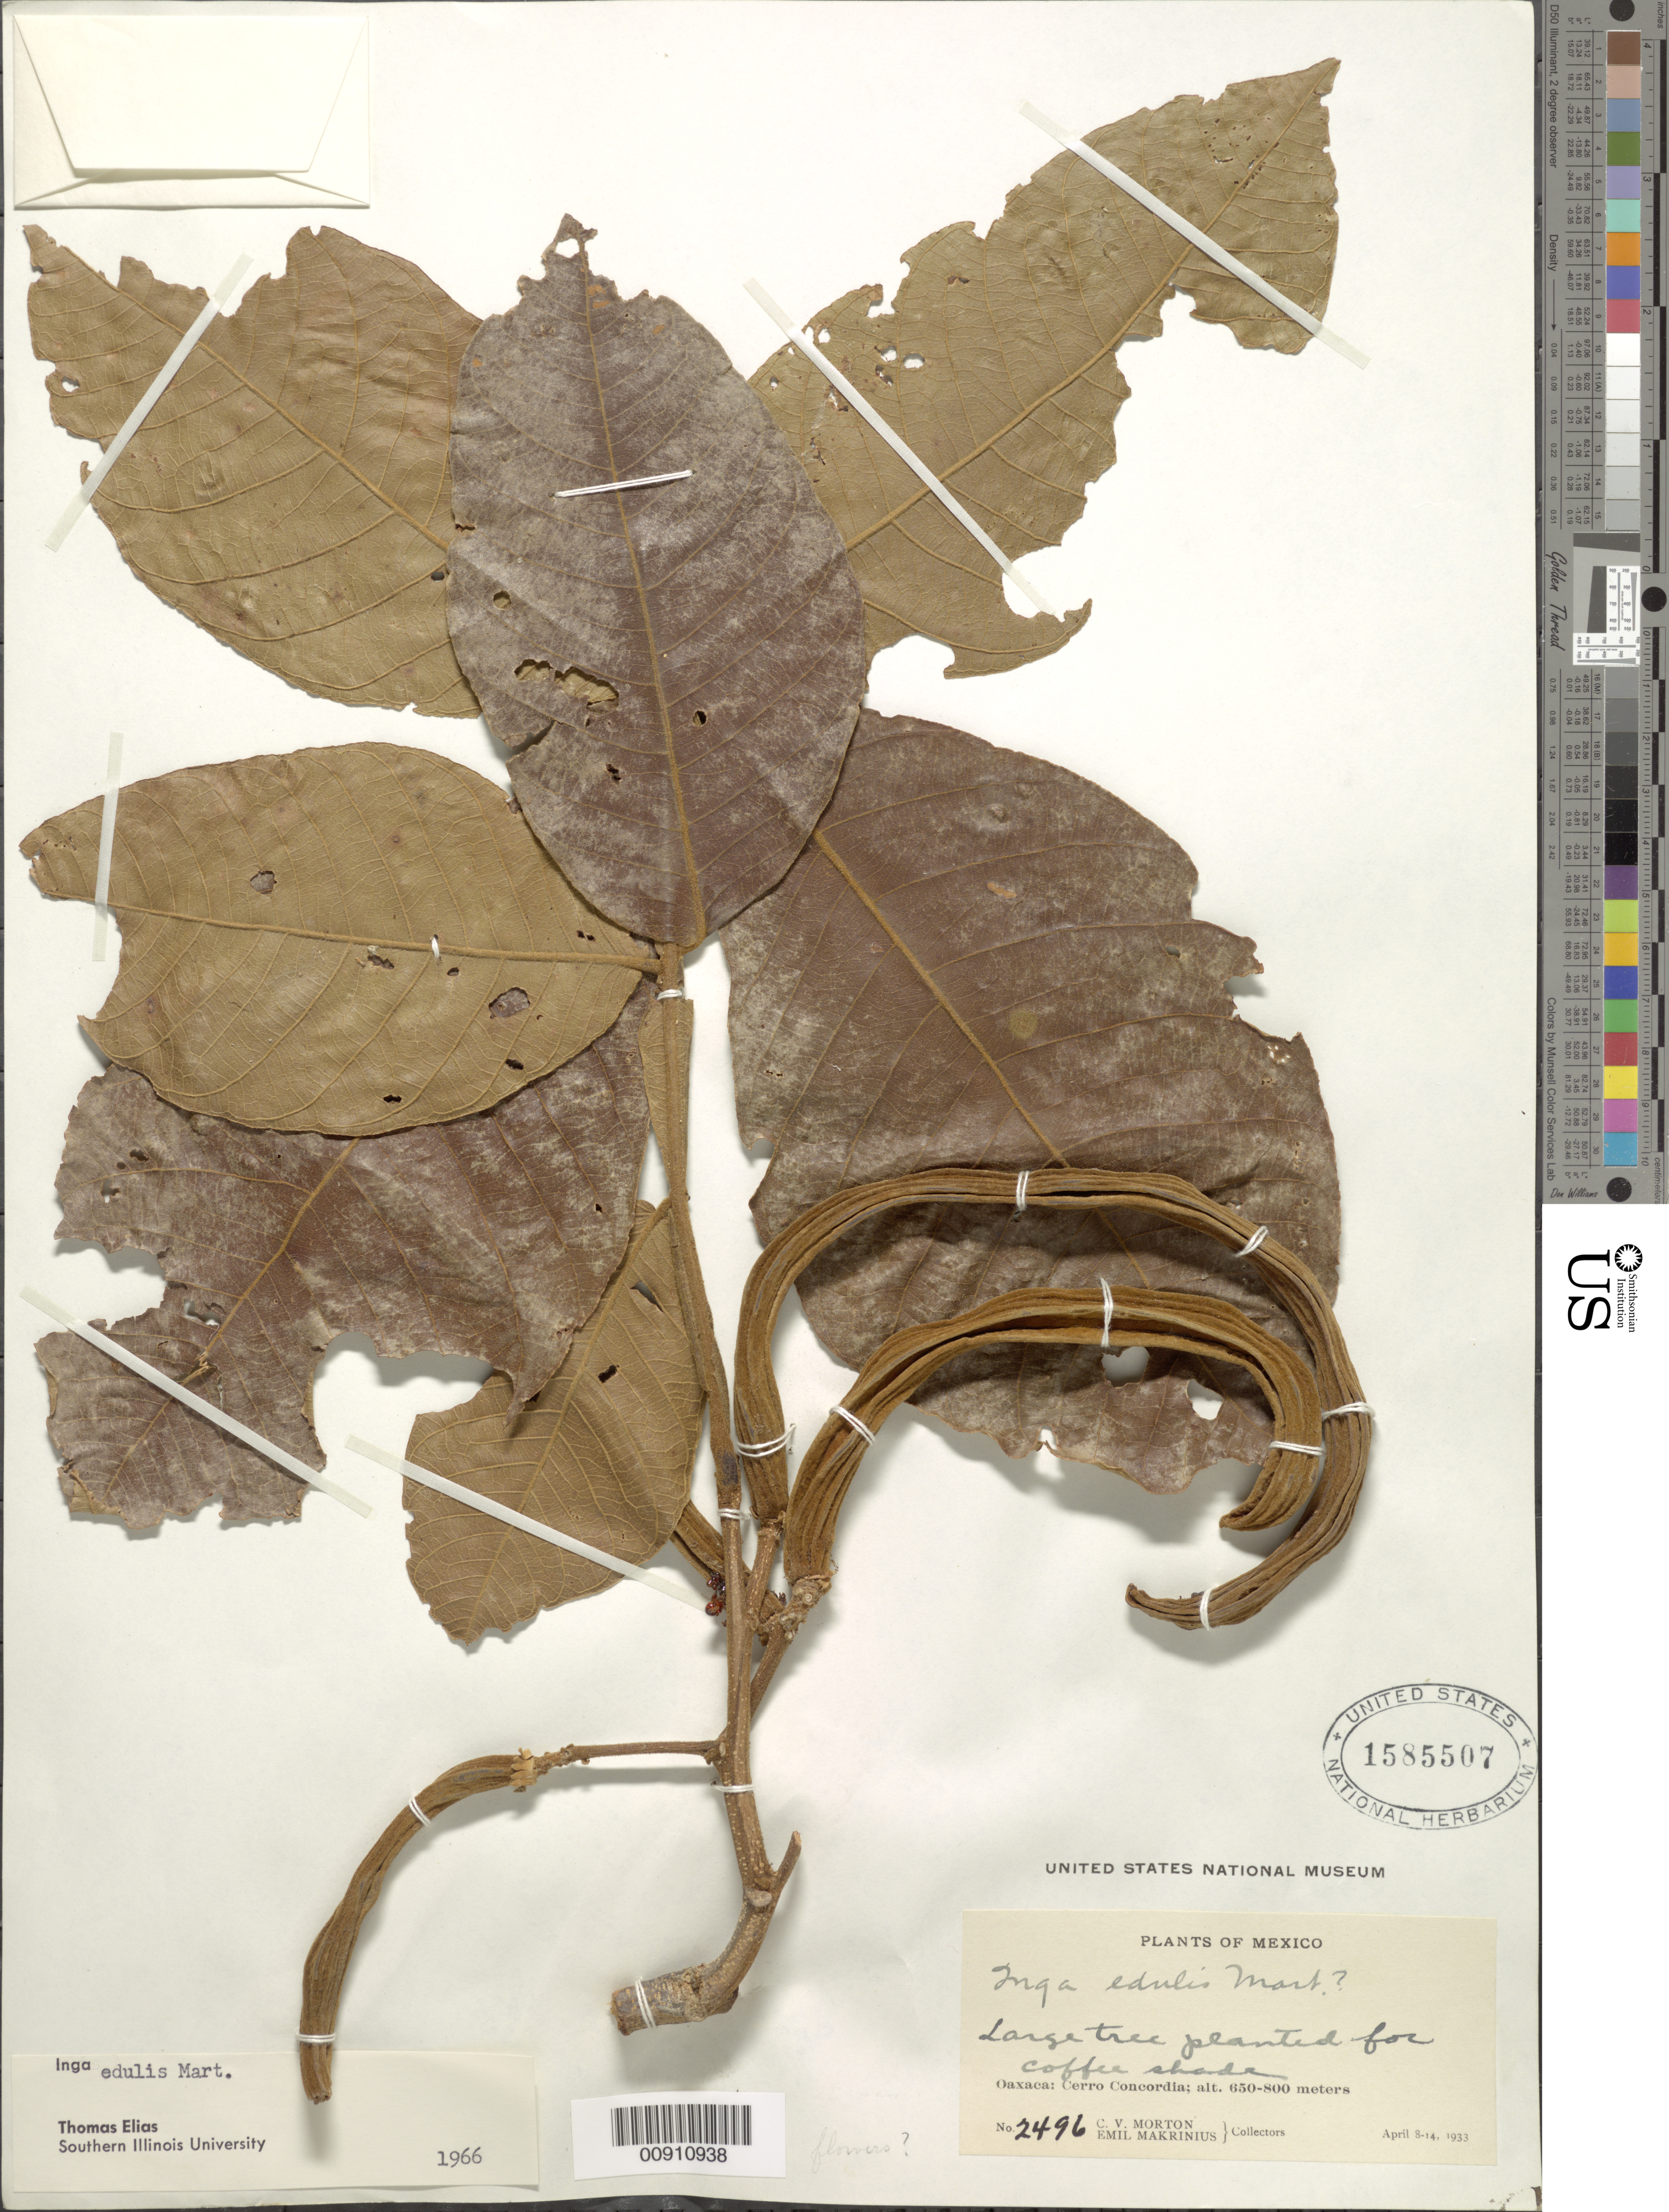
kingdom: Plantae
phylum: Tracheophyta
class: Magnoliopsida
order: Fabales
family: Fabaceae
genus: Inga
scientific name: Inga edulis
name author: Mart.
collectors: C. V. Morton & E. Makrinius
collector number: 2496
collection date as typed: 08 Apr 1933 to 14 Apr 1933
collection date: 1933-04-08/1933-04-14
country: Mexico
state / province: Oaxaca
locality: Oaxaca: Cerro Concordia.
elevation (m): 800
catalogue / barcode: US 1585507